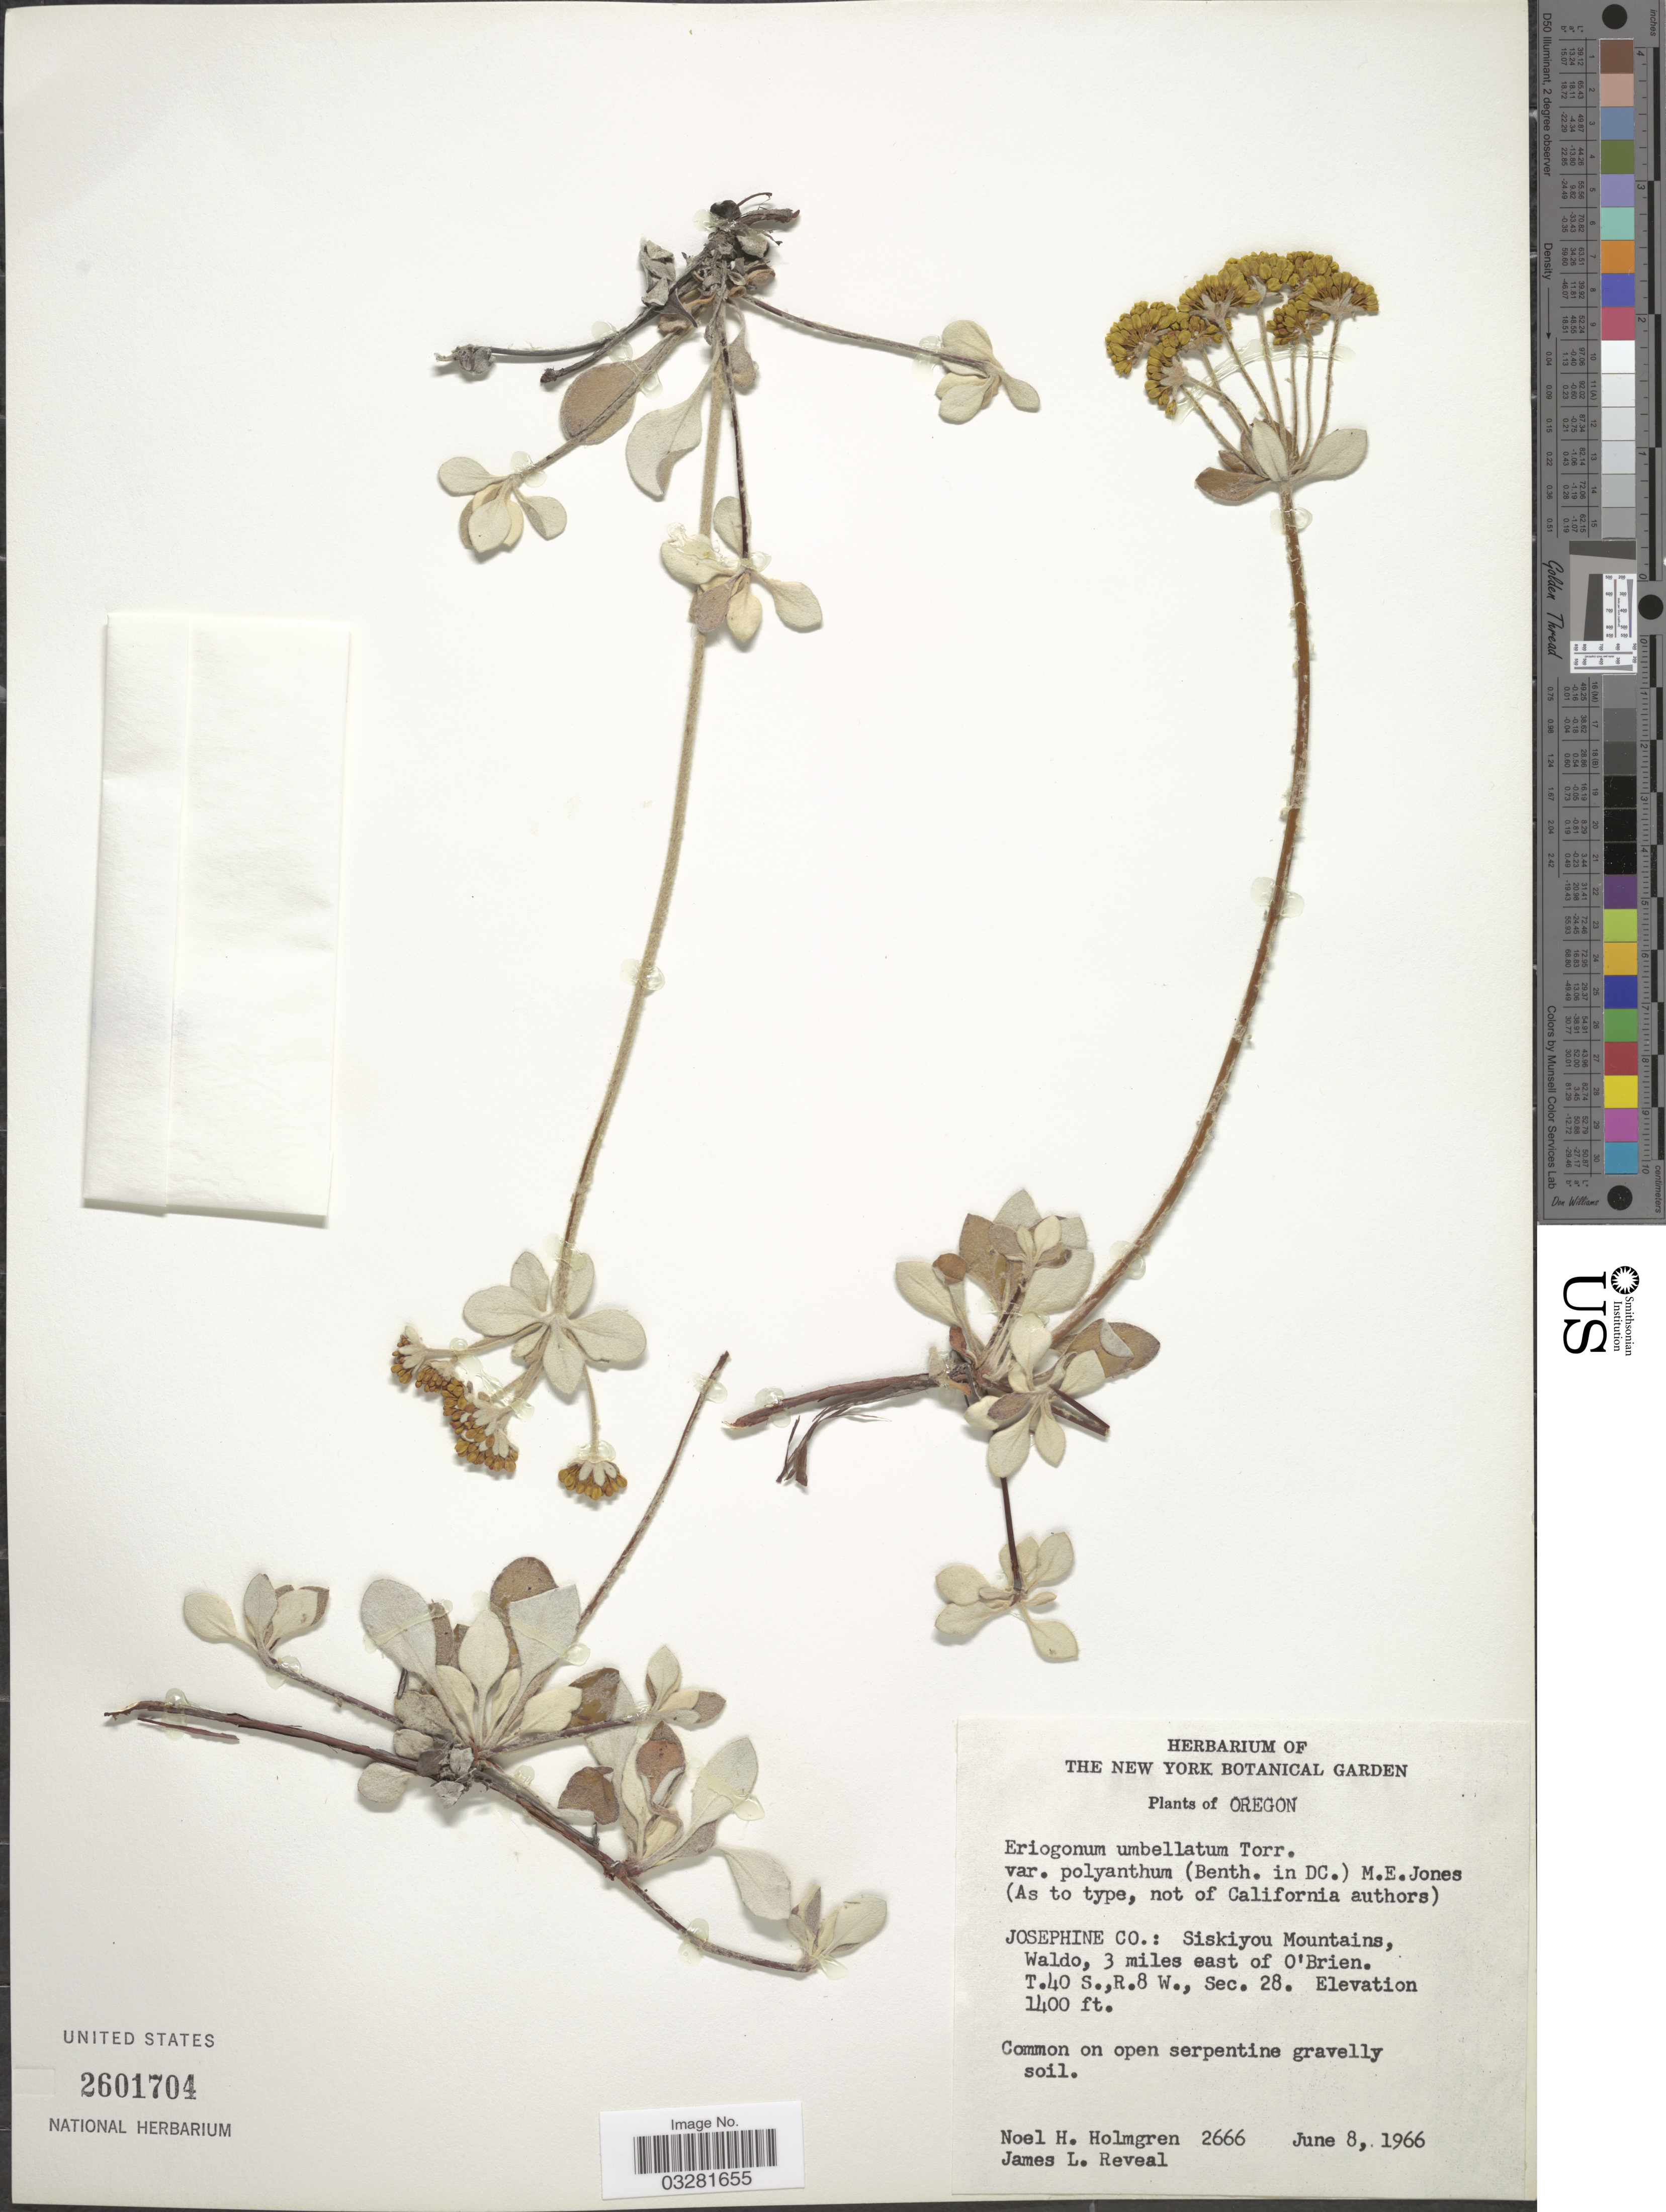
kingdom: Plantae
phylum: Tracheophyta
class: Magnoliopsida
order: Caryophyllales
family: Polygonaceae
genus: Eriogonum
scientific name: Eriogonum umbellatum var. polyanthum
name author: Torr.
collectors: N. H. Holmgren & J. L. Reveal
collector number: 2666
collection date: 1966-06-08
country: United States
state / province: Oregon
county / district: Josephine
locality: Josephine Co.: Siskiyou Mountains, Waldo, 3 miles east of O'Brien. T.40S., R.8W., Sec. 28.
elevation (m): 427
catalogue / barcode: US 2601704